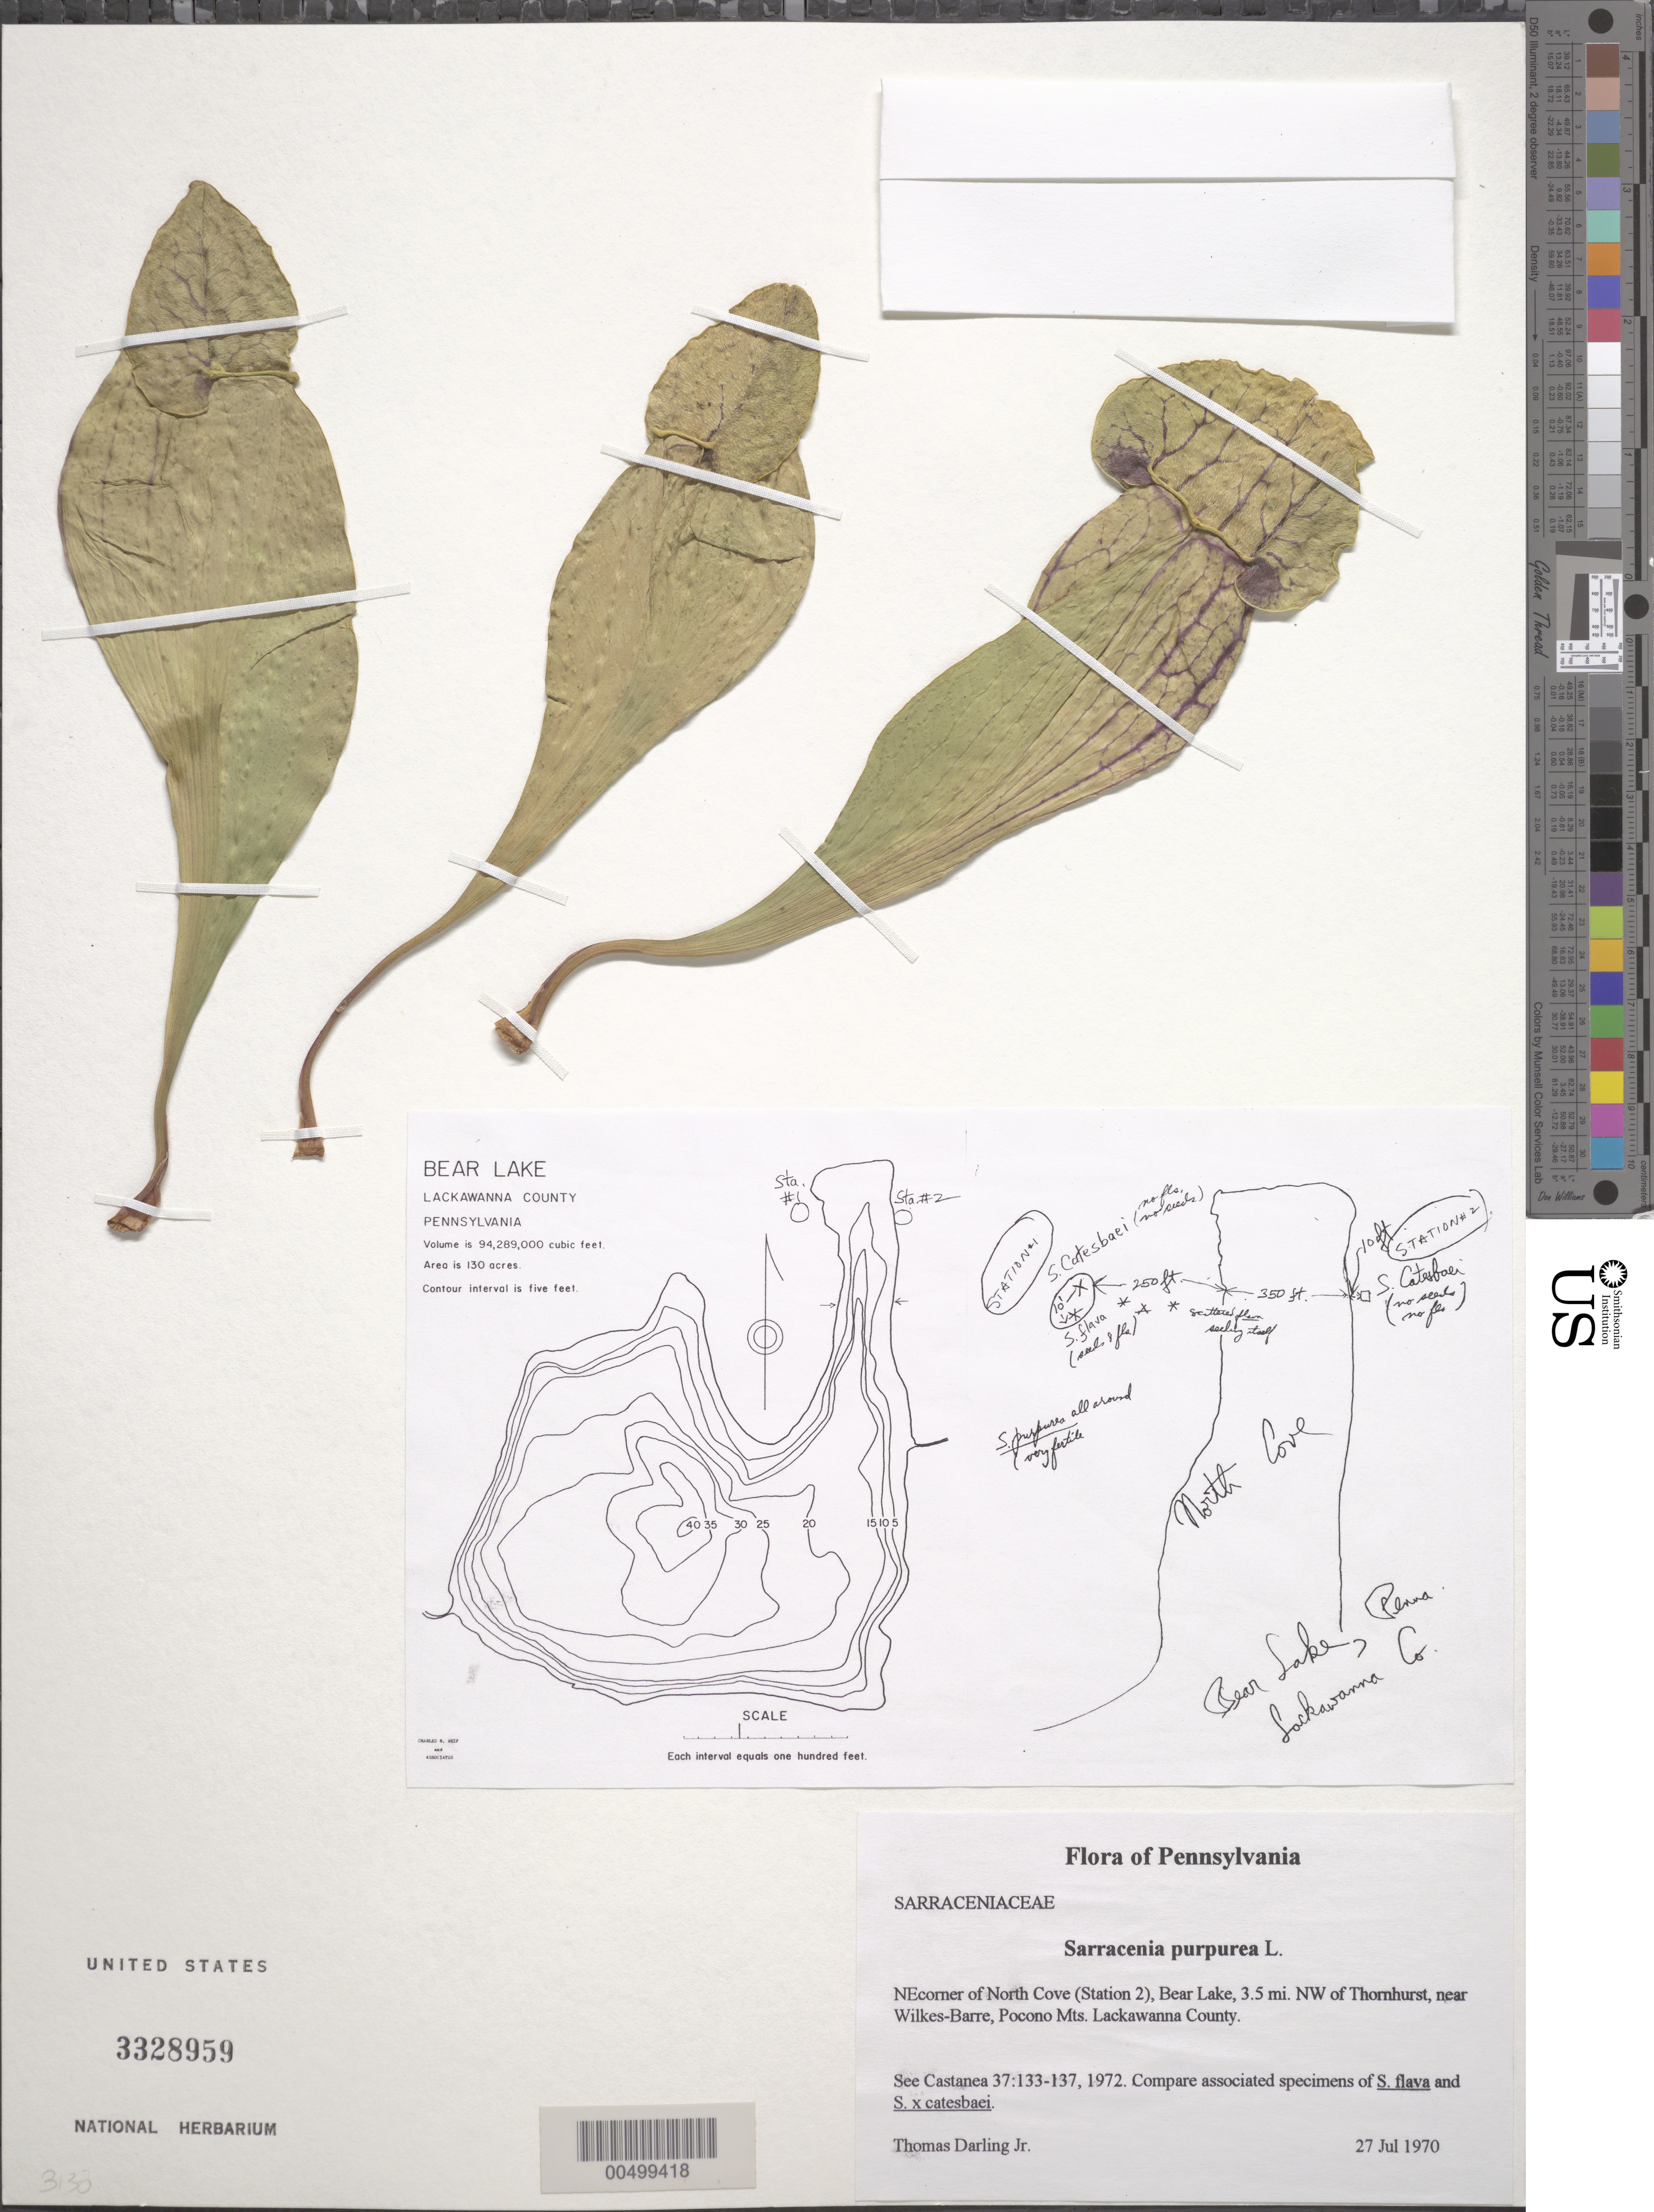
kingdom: Plantae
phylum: Tracheophyta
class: Magnoliopsida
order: Ericales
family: Sarraceniaceae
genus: Sarracenia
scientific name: Sarracenia purpurea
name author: L.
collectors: T. Darling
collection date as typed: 27 Jul 1970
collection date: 1970-07-27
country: United States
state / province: Pennsylvania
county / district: Lackawanna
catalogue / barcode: US 3328959